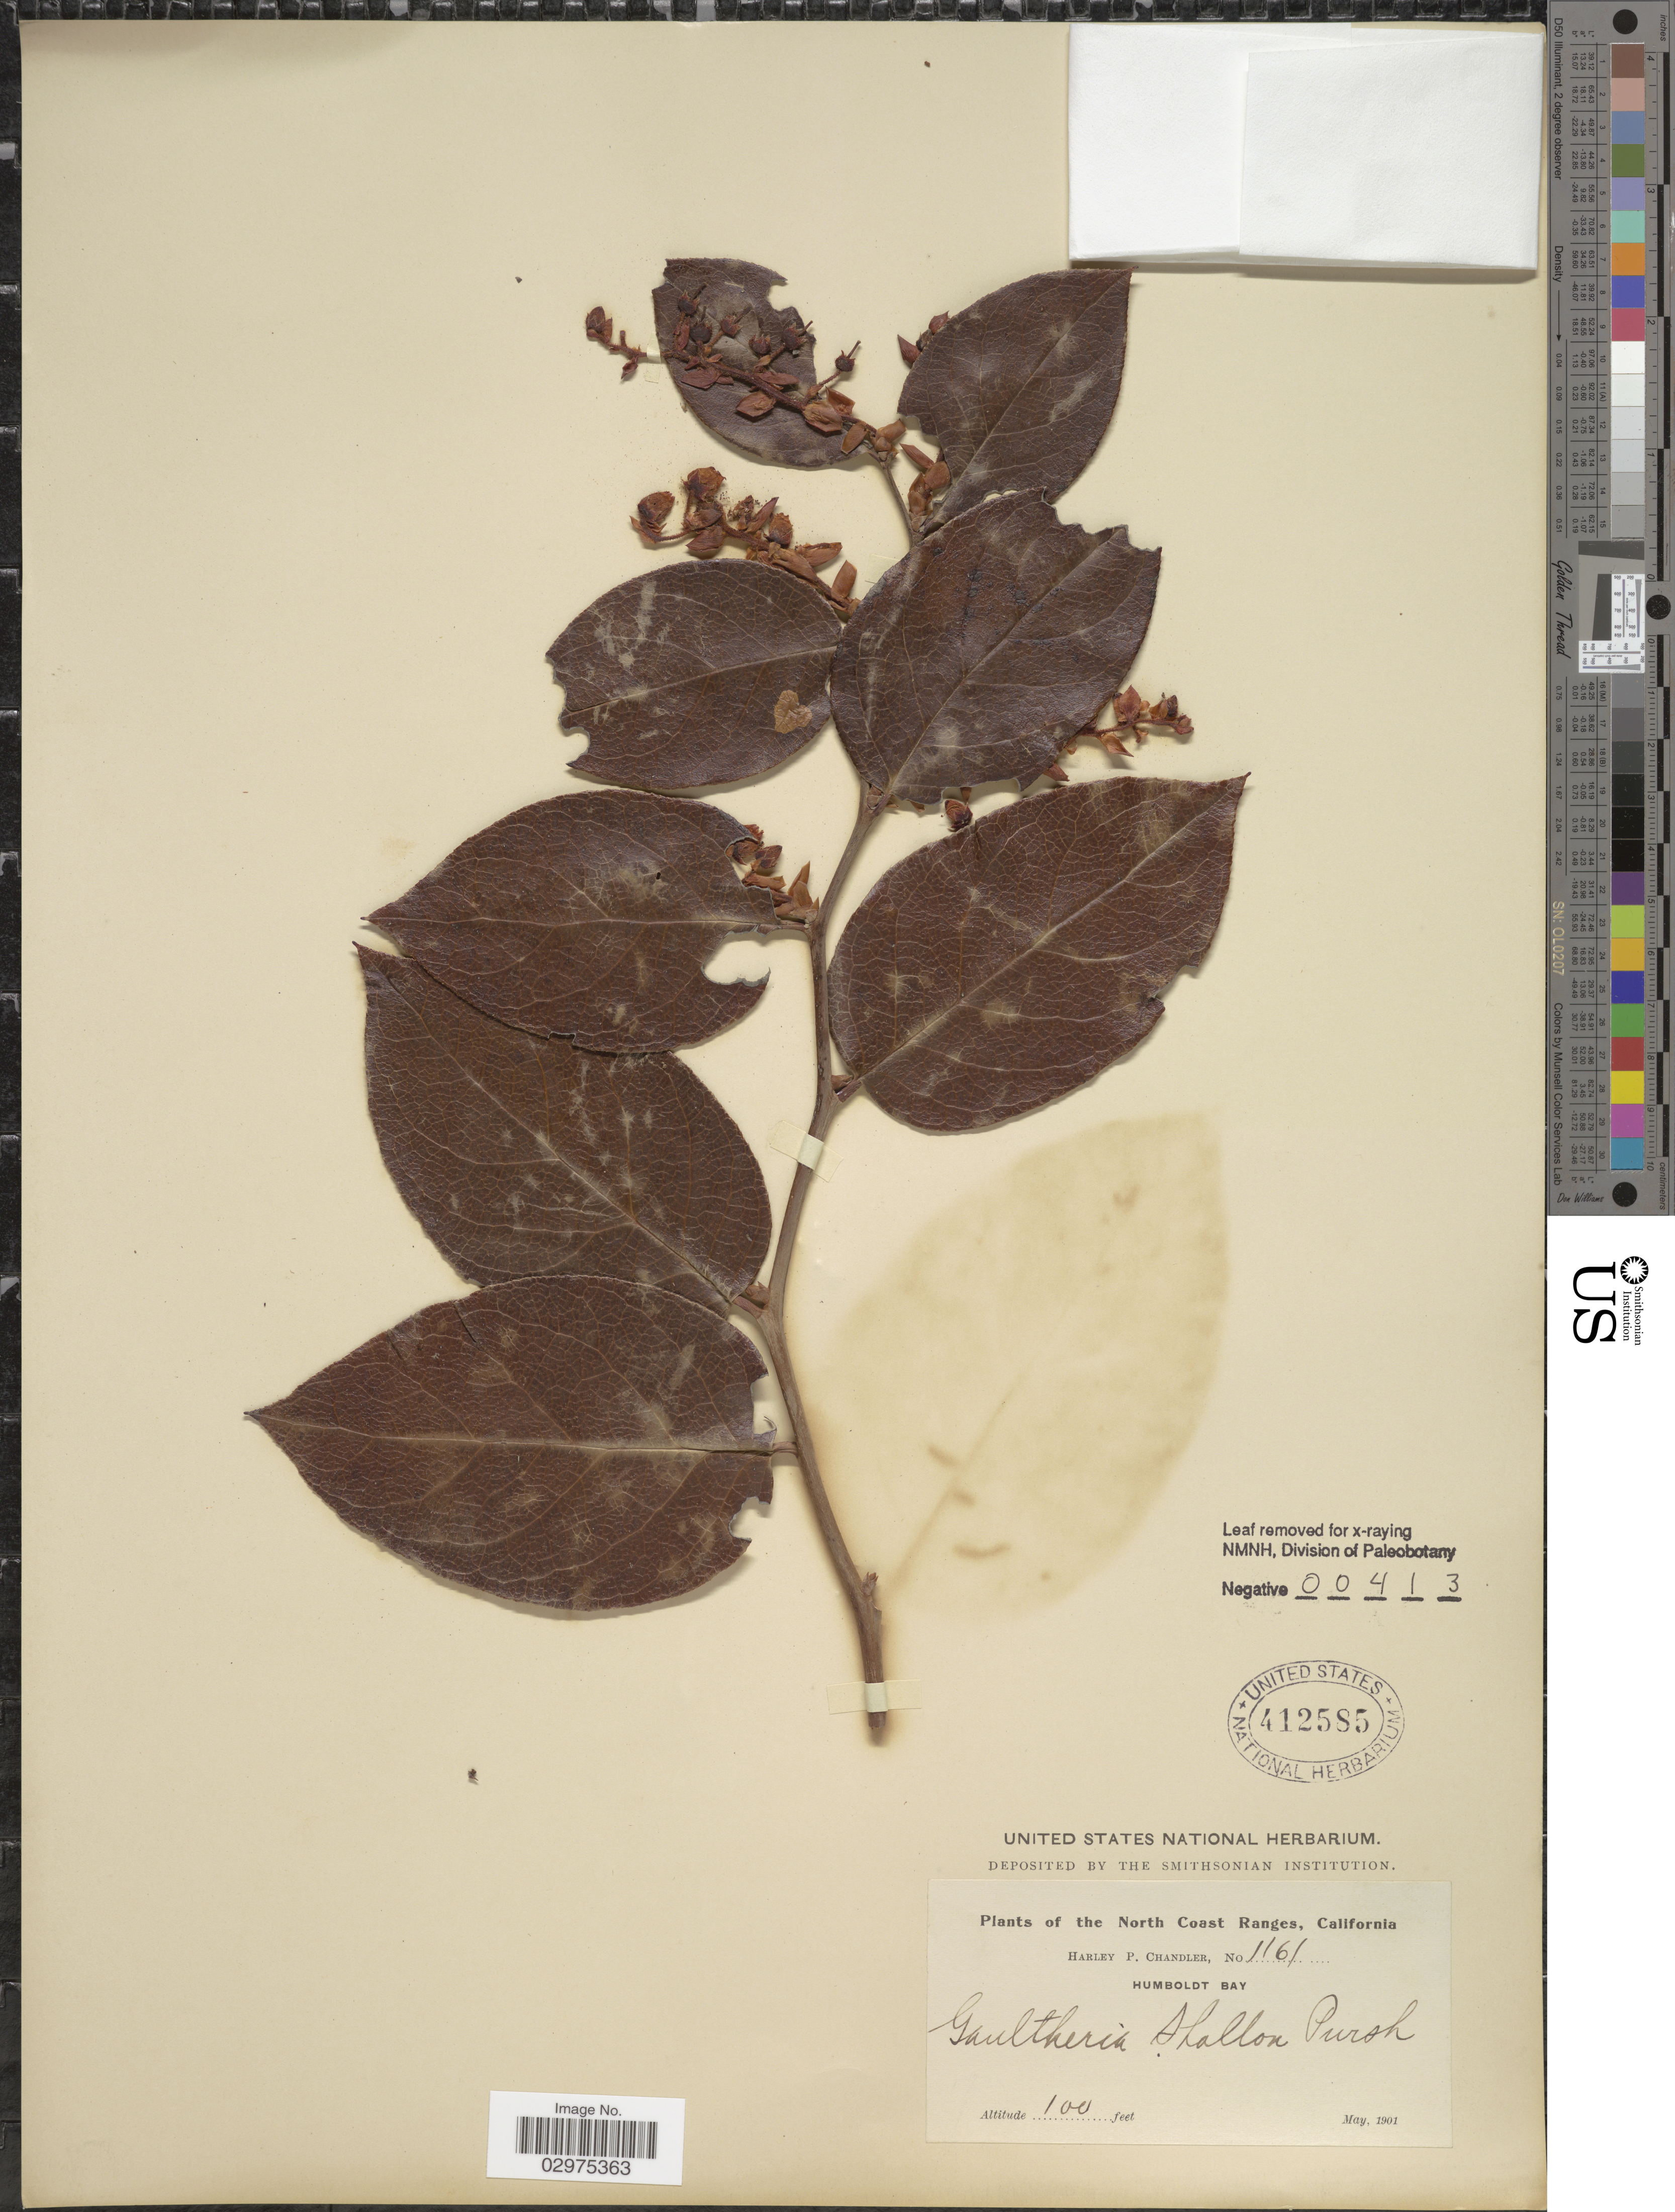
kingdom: Plantae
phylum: Tracheophyta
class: Magnoliopsida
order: Ericales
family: Ericaceae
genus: Gaultheria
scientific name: Gaultheria shallon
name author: Pursh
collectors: H. Chandler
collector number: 1161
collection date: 1901-05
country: United States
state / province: California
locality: North Coast Ranges, Humboldt Bay.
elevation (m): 30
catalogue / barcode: US 412585